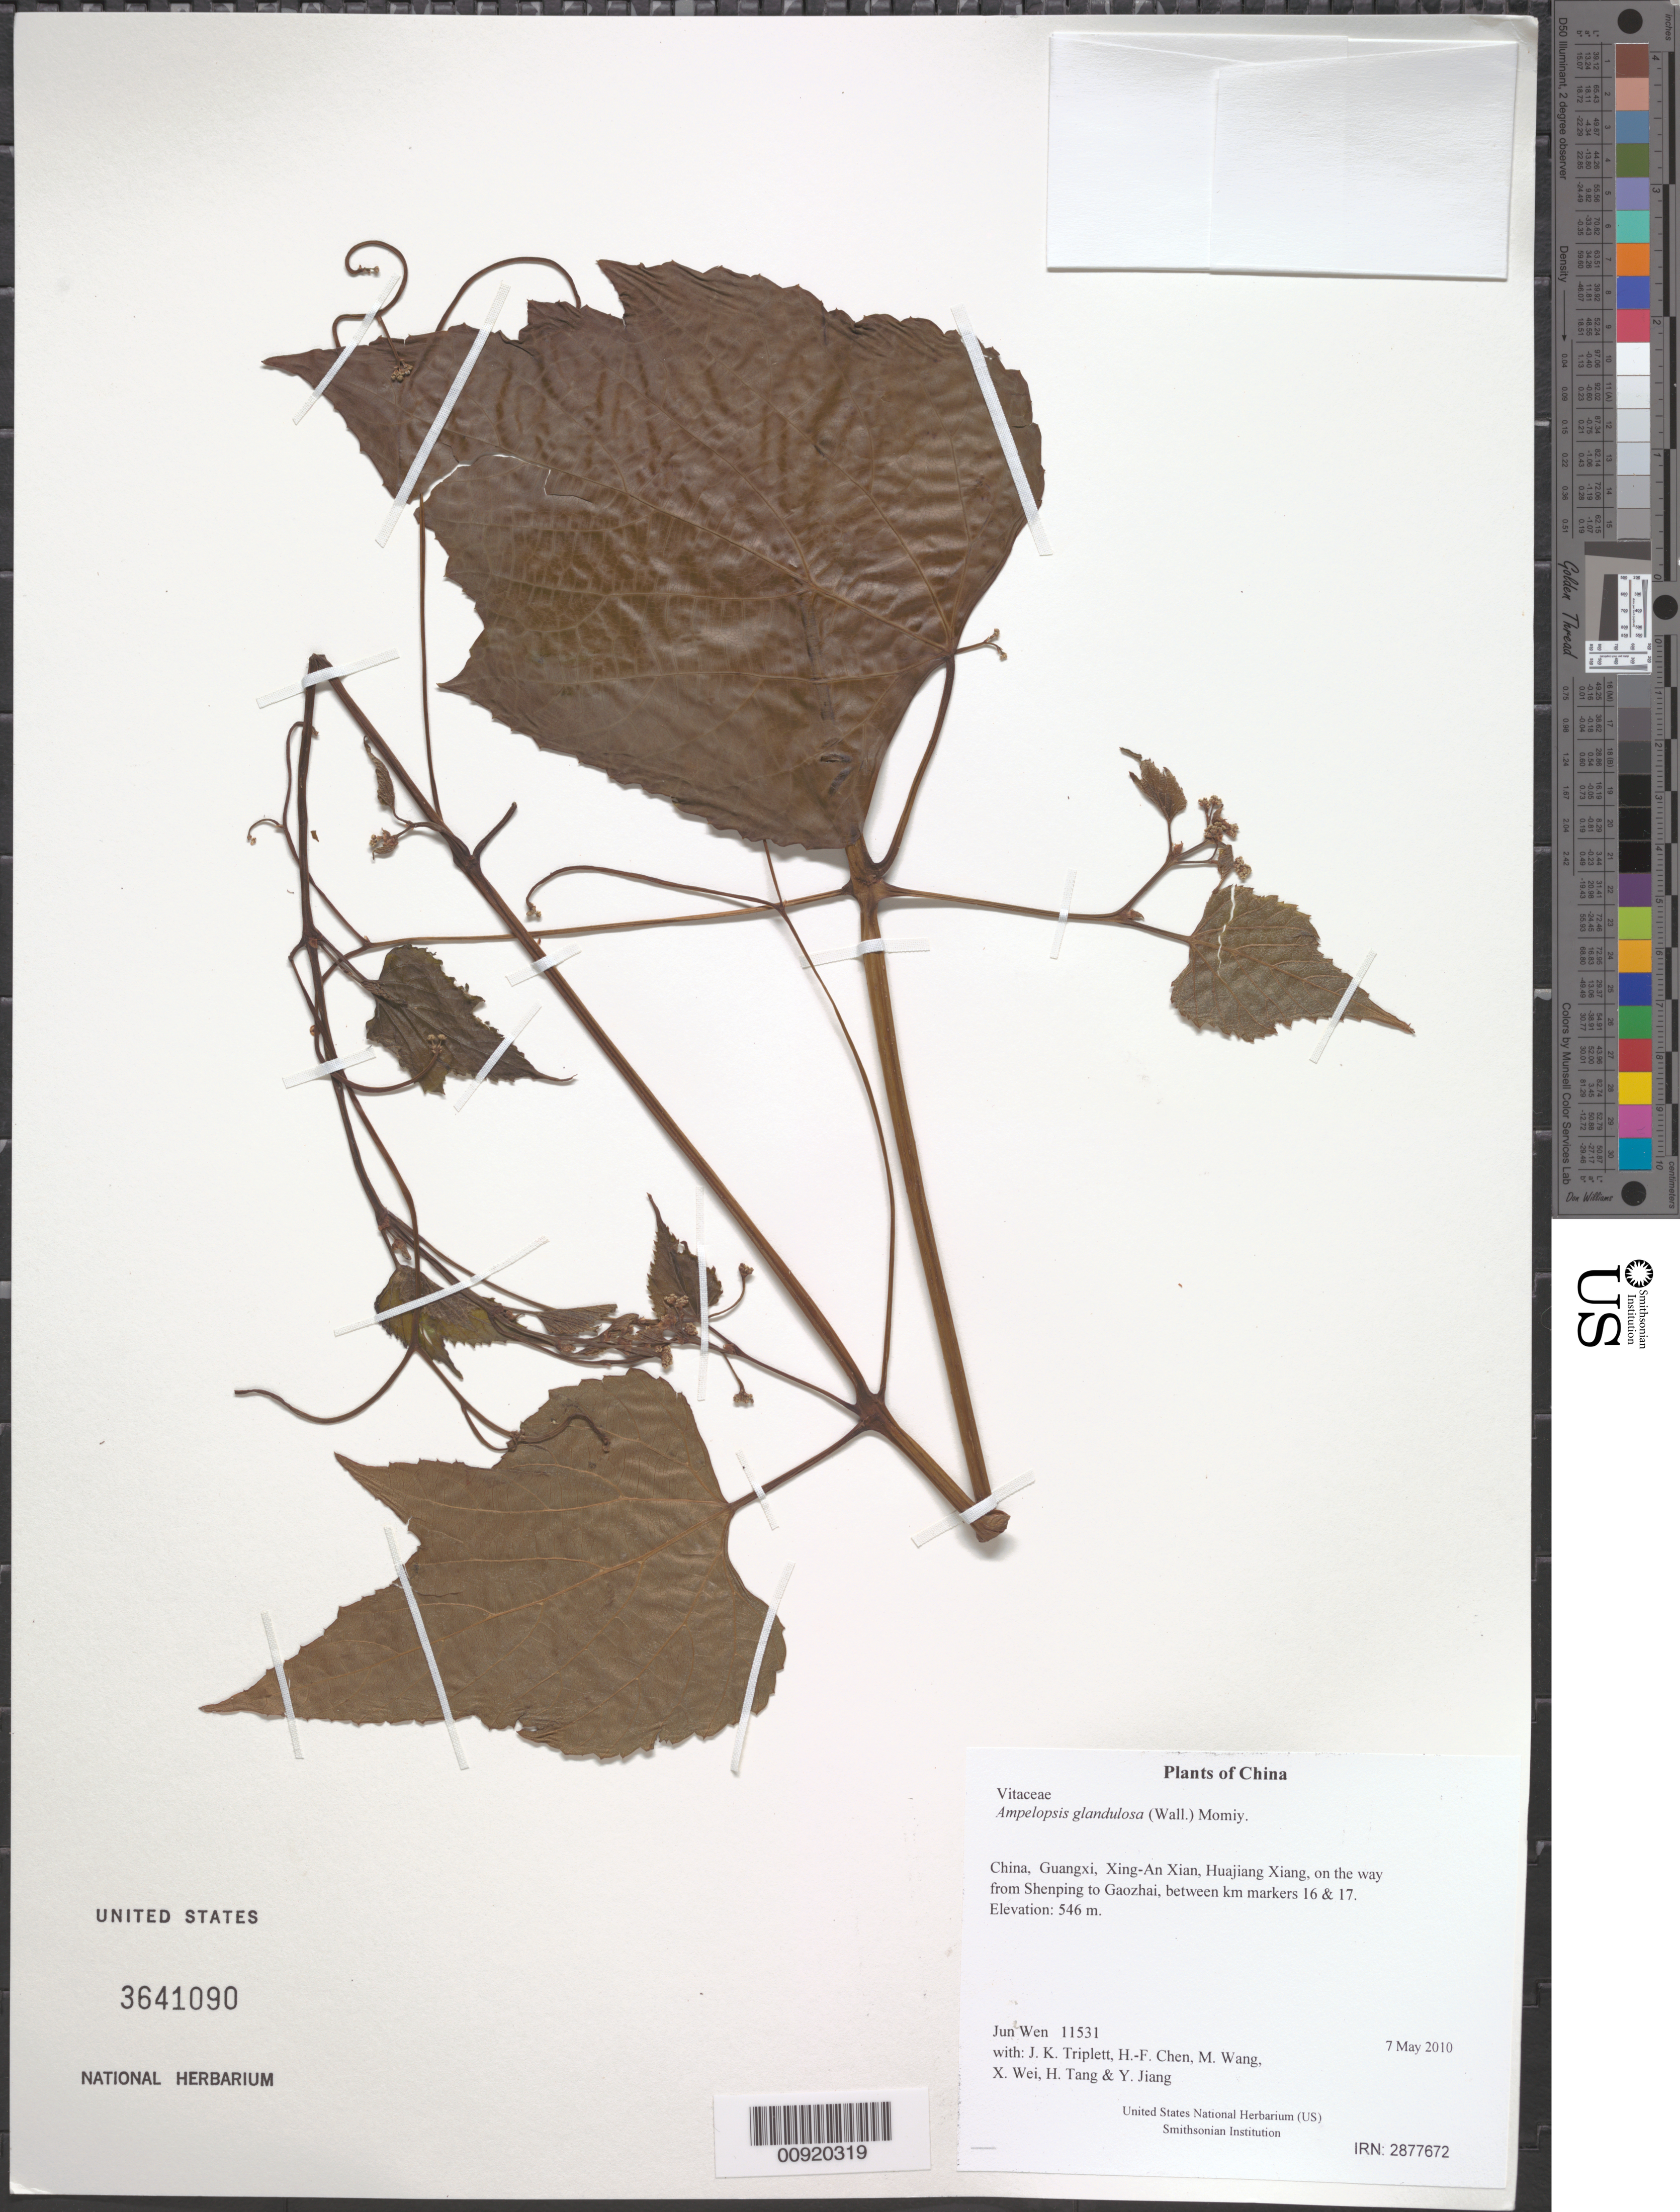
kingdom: Plantae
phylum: Tracheophyta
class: Magnoliopsida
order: Vitales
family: Vitaceae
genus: Ampelopsis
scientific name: Ampelopsis glandulosa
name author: (Wall.) Momiy.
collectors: J. Wen, J. K. Triplett, H.-F. Chen, M. Wang, X. Wei, H. Tang & Y. Jiang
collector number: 11531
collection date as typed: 7 May 2010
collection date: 2010-05-07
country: China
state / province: Guangxi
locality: Xing-An Xian, Huajiang Xiang, on the way from Shenping to Gaozhai, between km markers 16 & 17.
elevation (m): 546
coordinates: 25 49.932 N, 110 27.675 E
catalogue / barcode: US 3641090